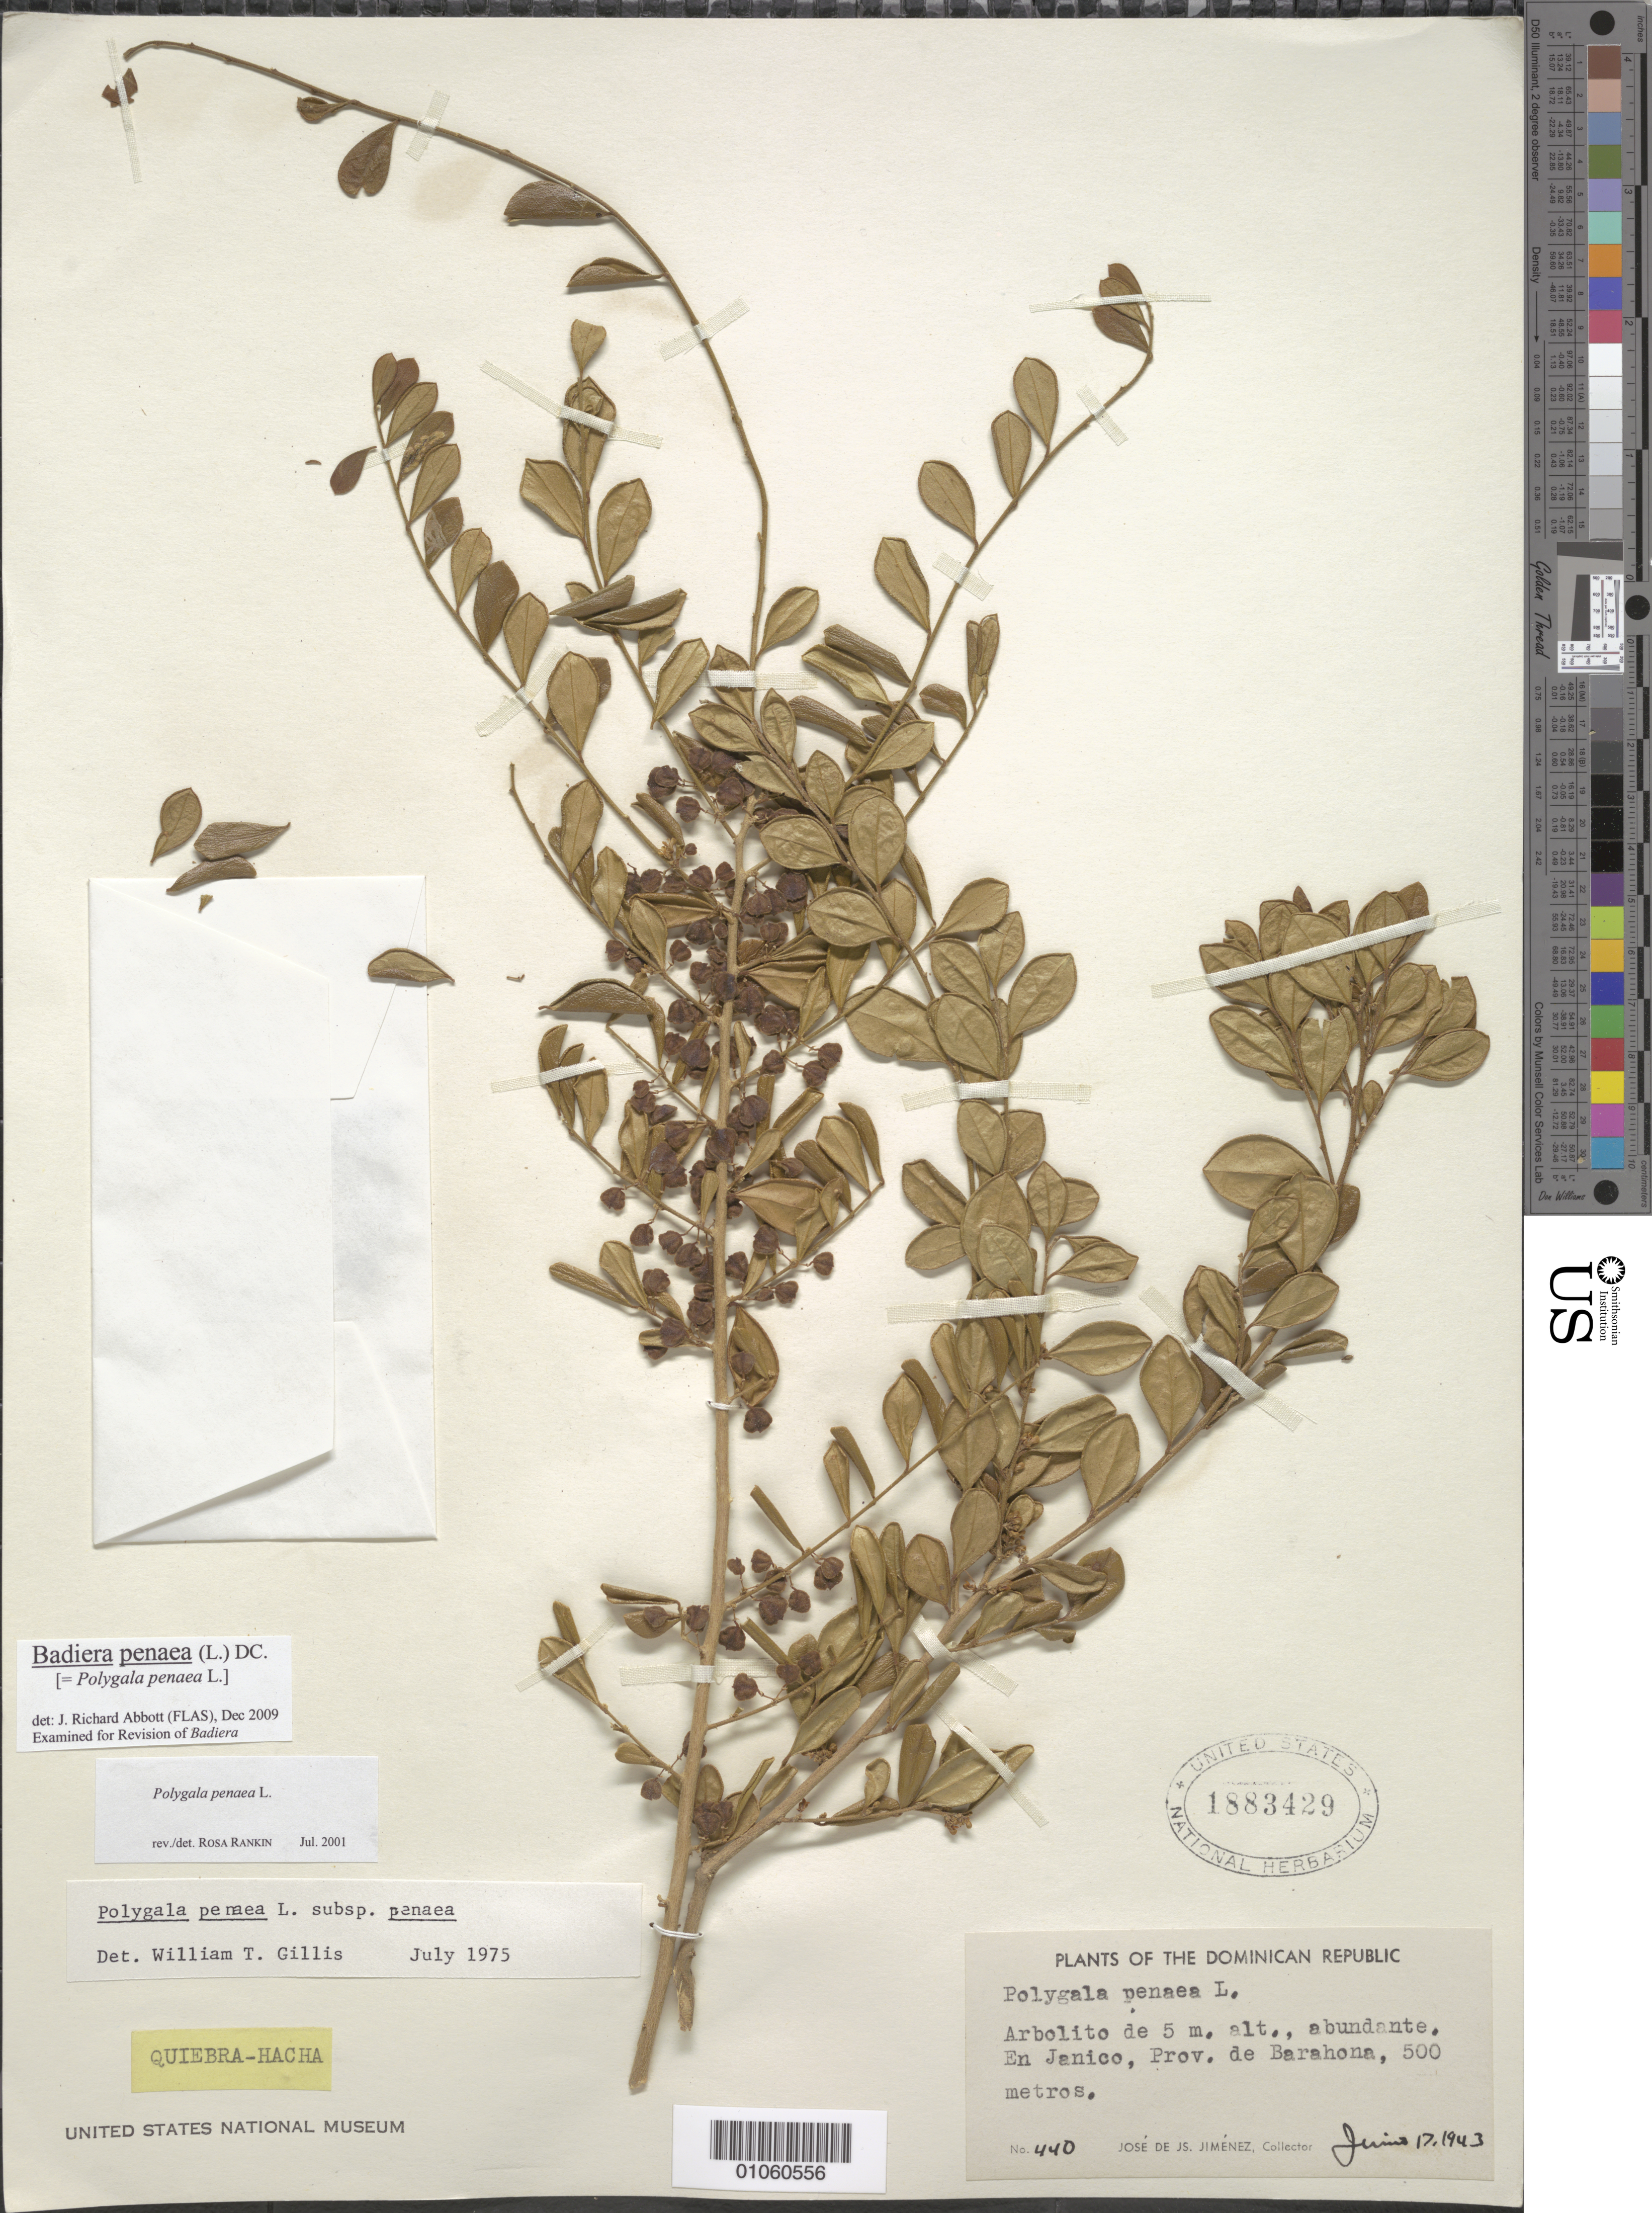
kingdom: Plantae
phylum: Tracheophyta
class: Magnoliopsida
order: Fabales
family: Polygalaceae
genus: Badiera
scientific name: Badiera penaea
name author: (L.) DC.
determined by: Abbott, J. R., (FLAS)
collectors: J. J. Jiménez Almonte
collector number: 440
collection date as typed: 17 Jun 1943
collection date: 1943-06-17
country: Dominican Republic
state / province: Barahona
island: Hispaniola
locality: Janico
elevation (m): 500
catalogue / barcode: US 1883429